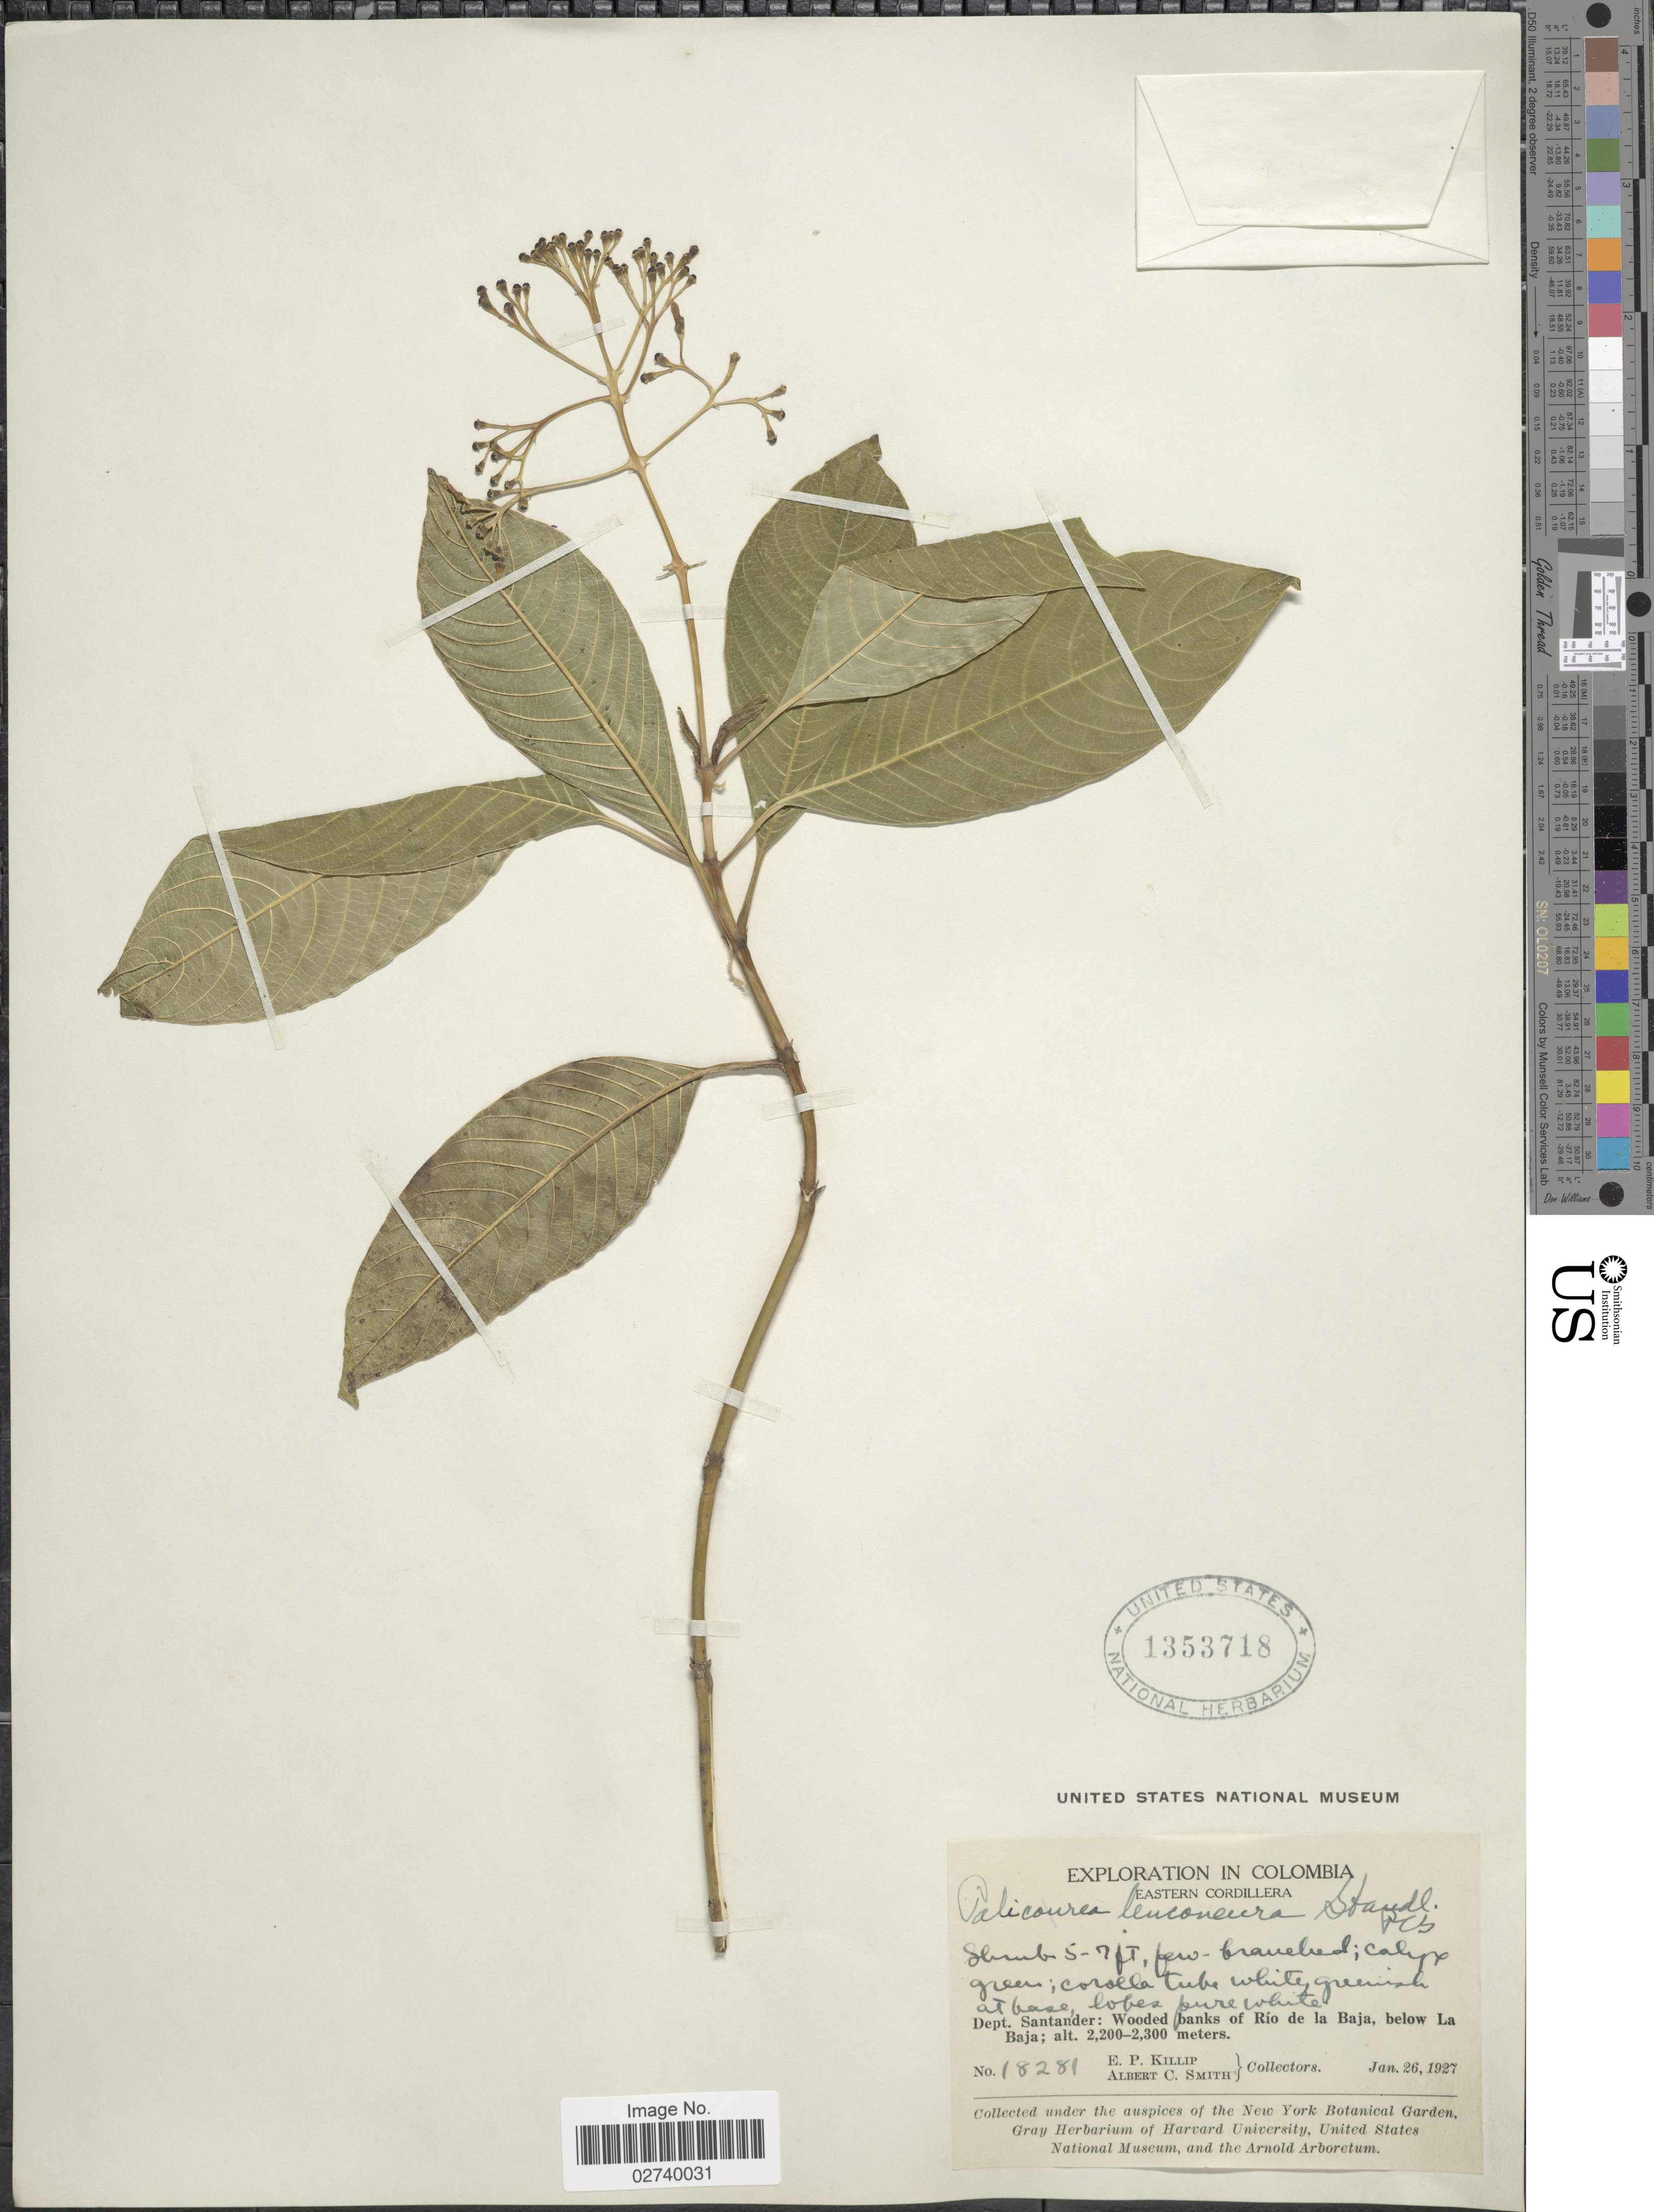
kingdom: Plantae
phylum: Tracheophyta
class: Magnoliopsida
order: Gentianales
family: Rubiaceae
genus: Palicourea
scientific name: Palicourea leuconeura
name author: Standl.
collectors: E. P. Killip & A. C. Smith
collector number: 18281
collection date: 1927-01-26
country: Colombia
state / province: Santander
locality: Banks of Río de la Baja, below La Baja. Eastern Cordillera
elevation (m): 2200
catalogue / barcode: US 1353718